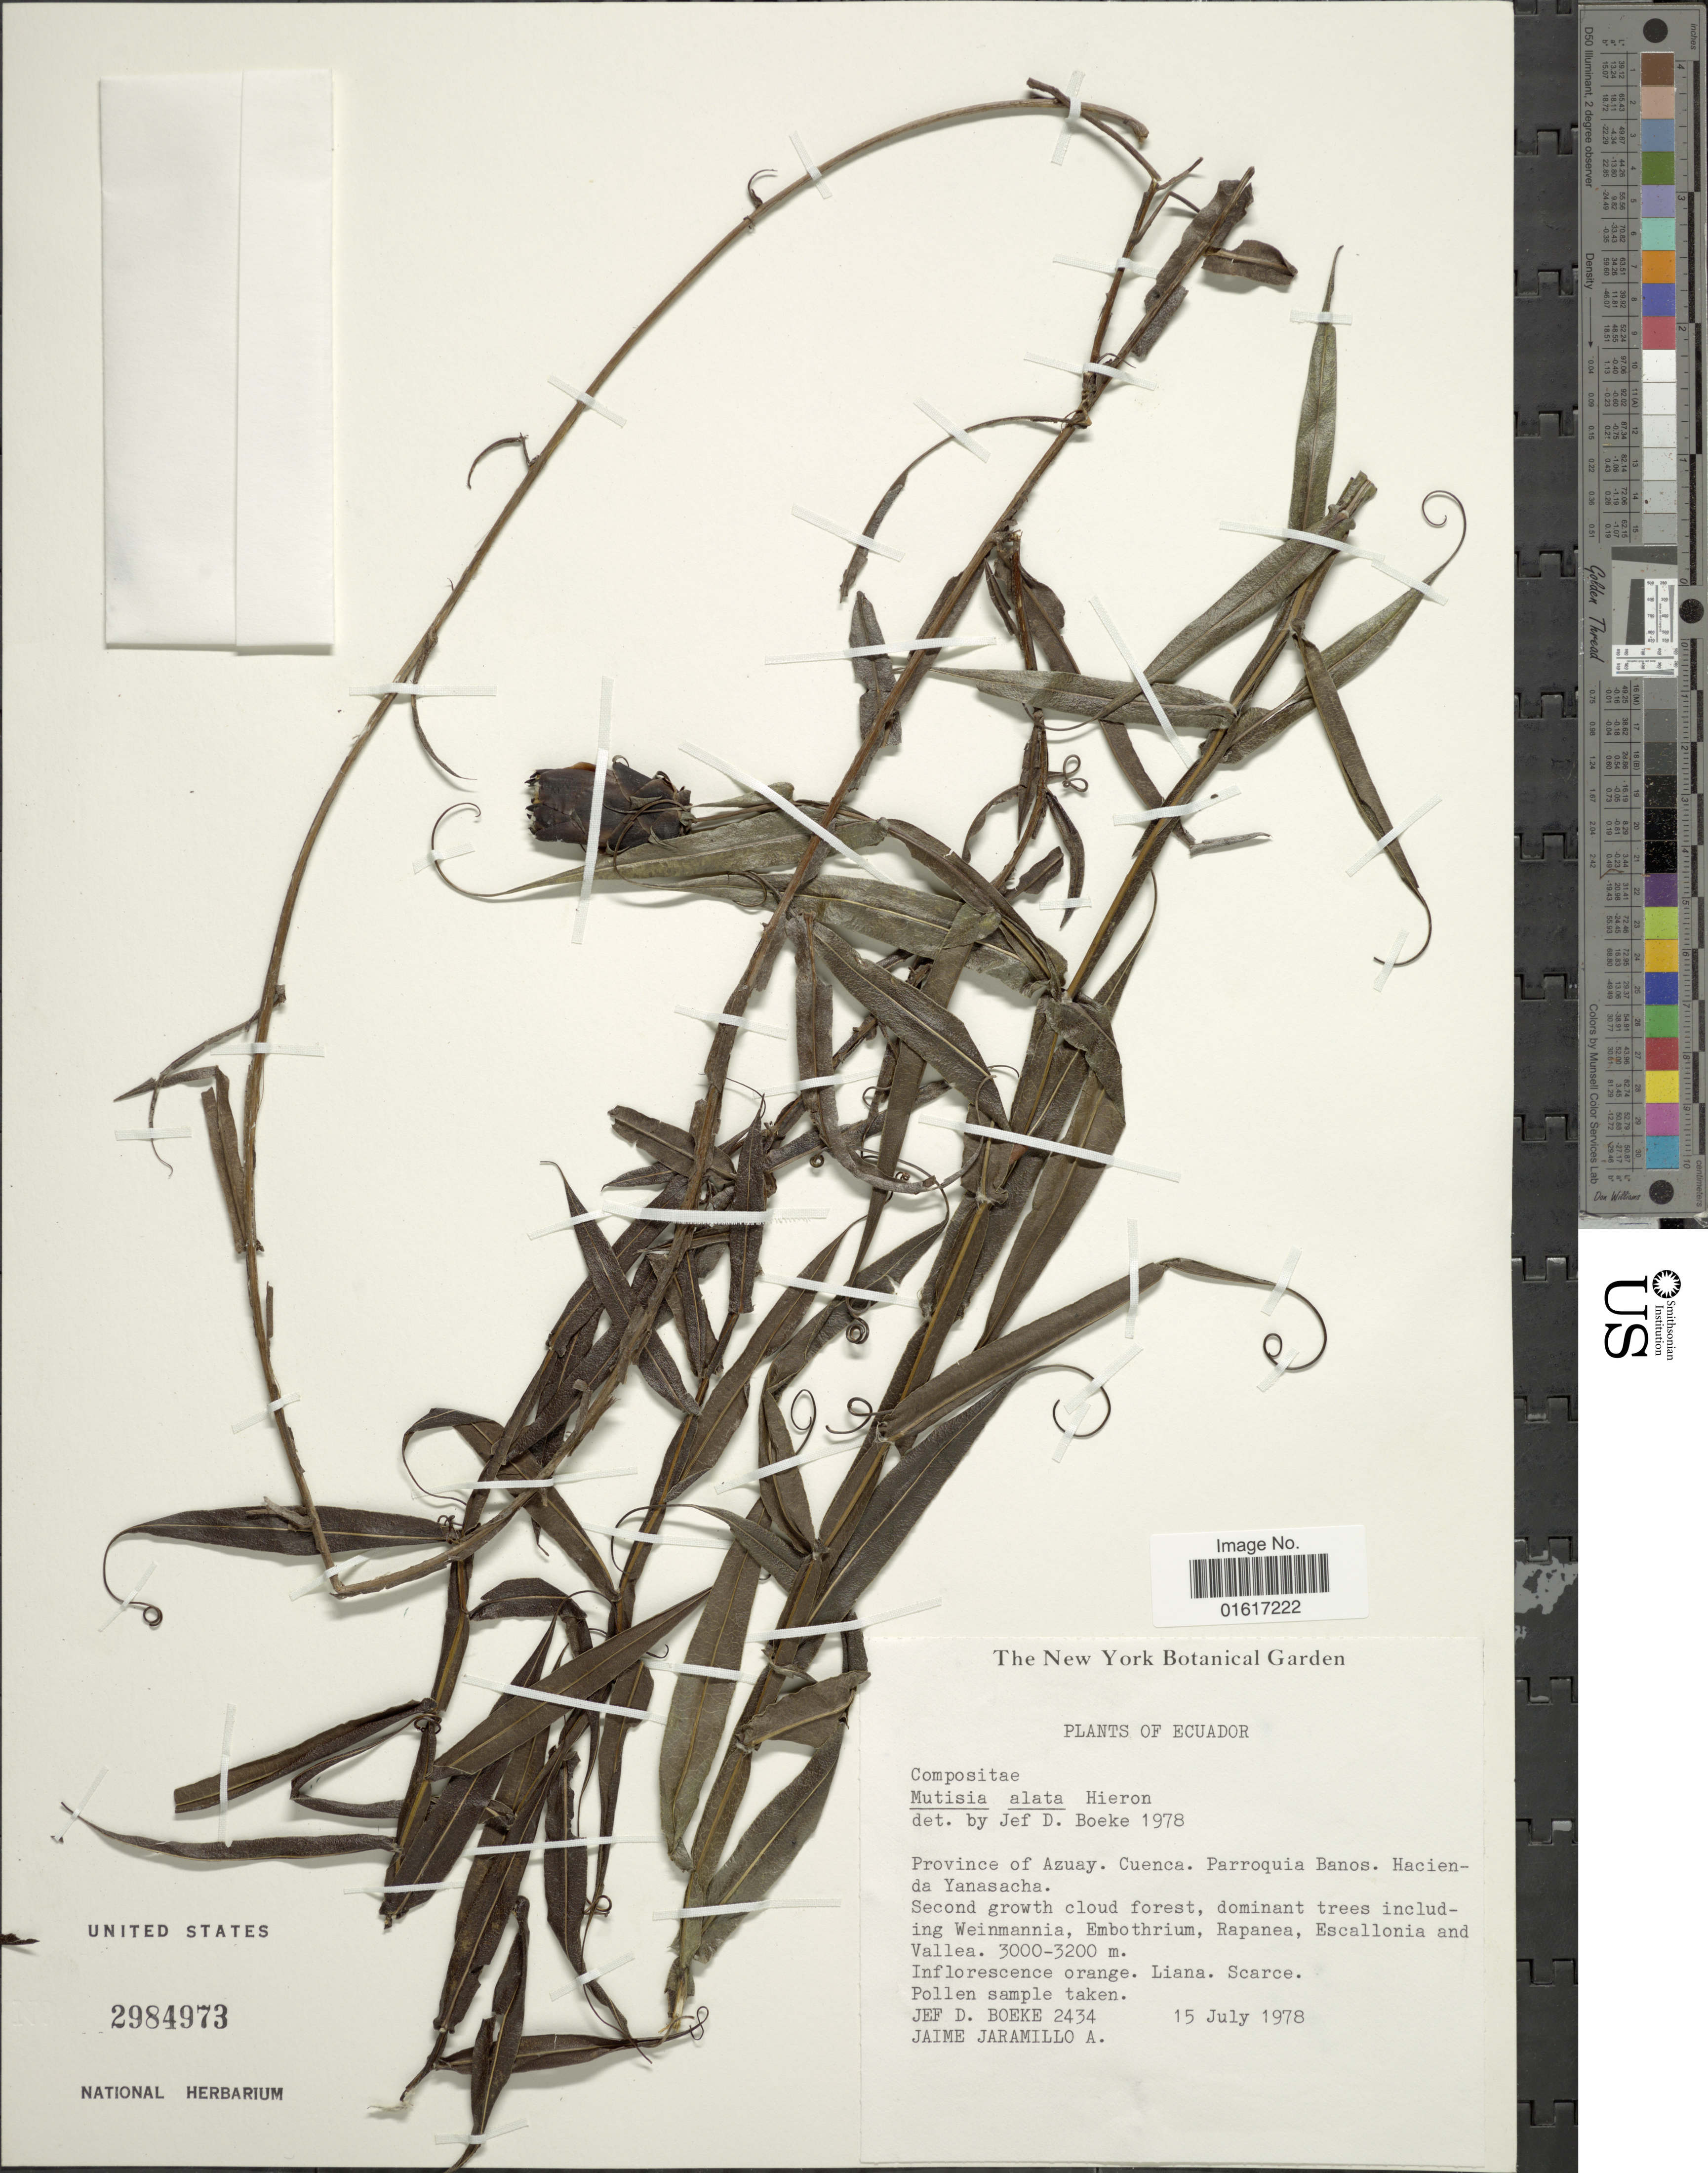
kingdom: Plantae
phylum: Tracheophyta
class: Magnoliopsida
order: Asterales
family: Asteraceae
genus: Mutisia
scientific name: Mutisia alata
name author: Hieron.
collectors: J. D. Boeke & J. L. Jaramillo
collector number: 2434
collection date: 1978-07-15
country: Ecuador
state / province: Azuay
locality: Cuenca. Parroquia Banos. Hacienda Yanasacha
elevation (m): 3000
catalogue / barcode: US 2984973